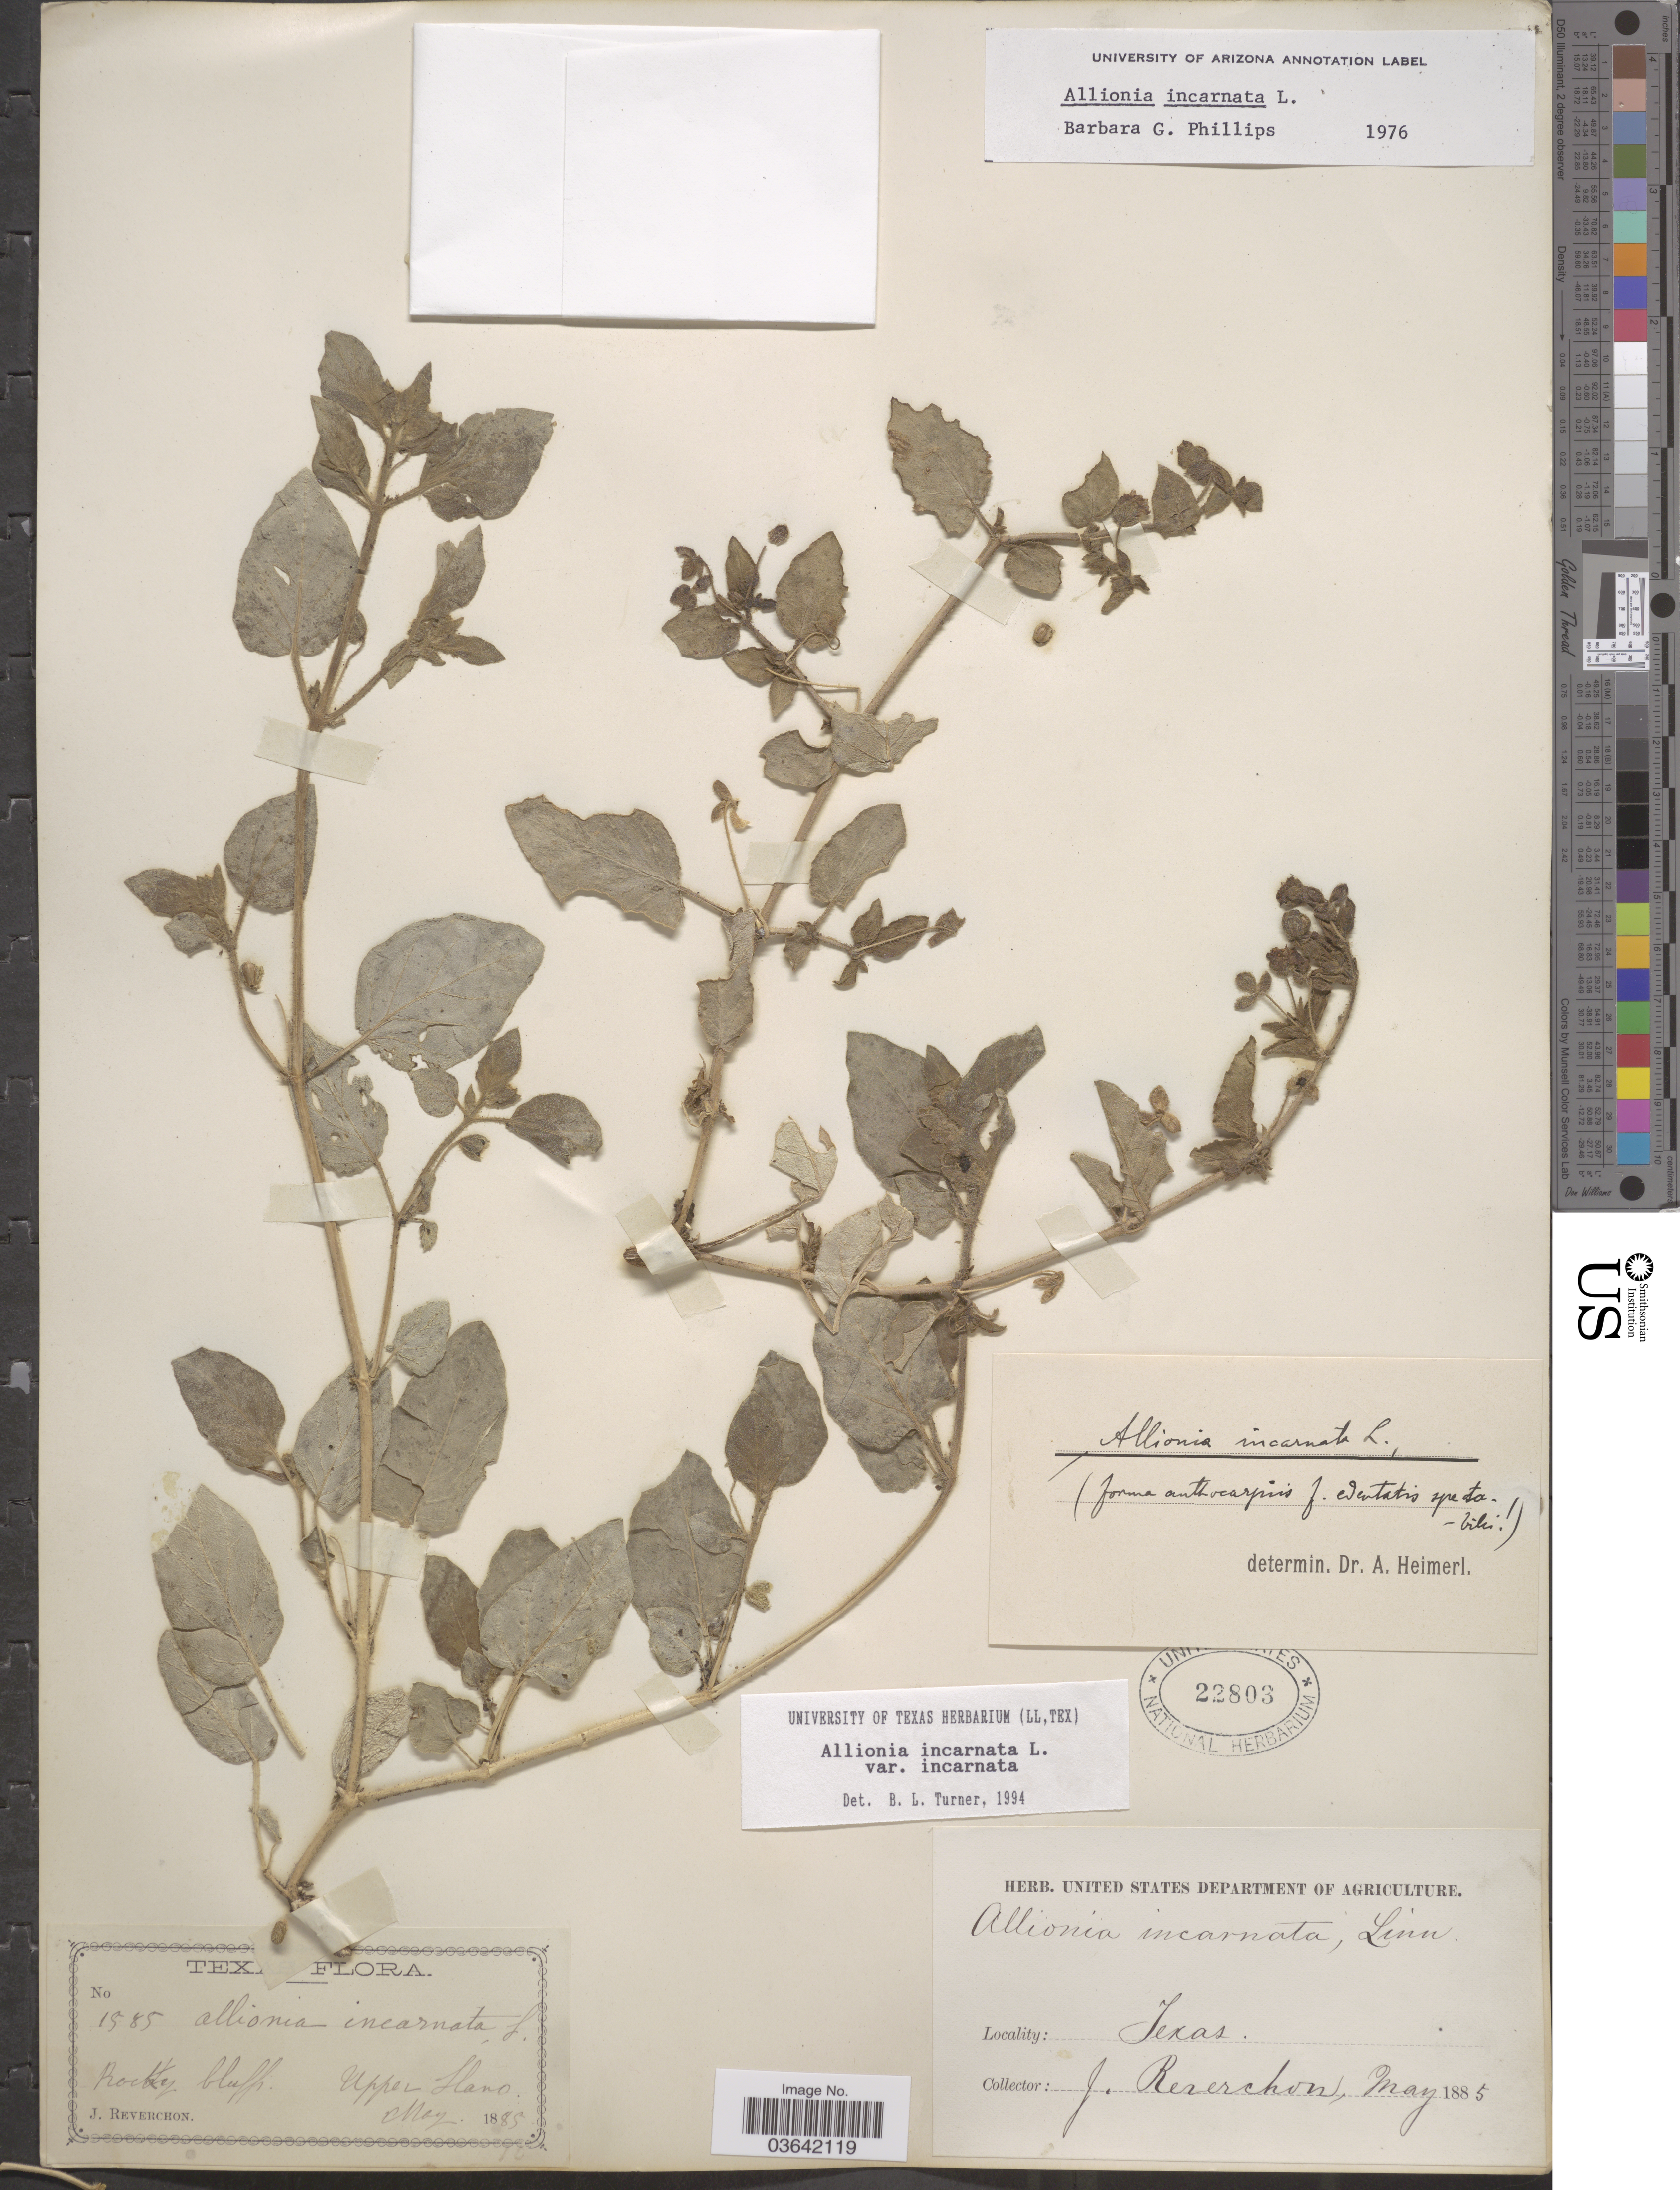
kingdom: Plantae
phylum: Tracheophyta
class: Magnoliopsida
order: Caryophyllales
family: Nyctaginaceae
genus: Allionia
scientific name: Allionia incarnata var. incarnata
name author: L.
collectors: J. Reverchon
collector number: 1585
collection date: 1885-05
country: United States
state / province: Texas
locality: Upper Llano.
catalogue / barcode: US 22803